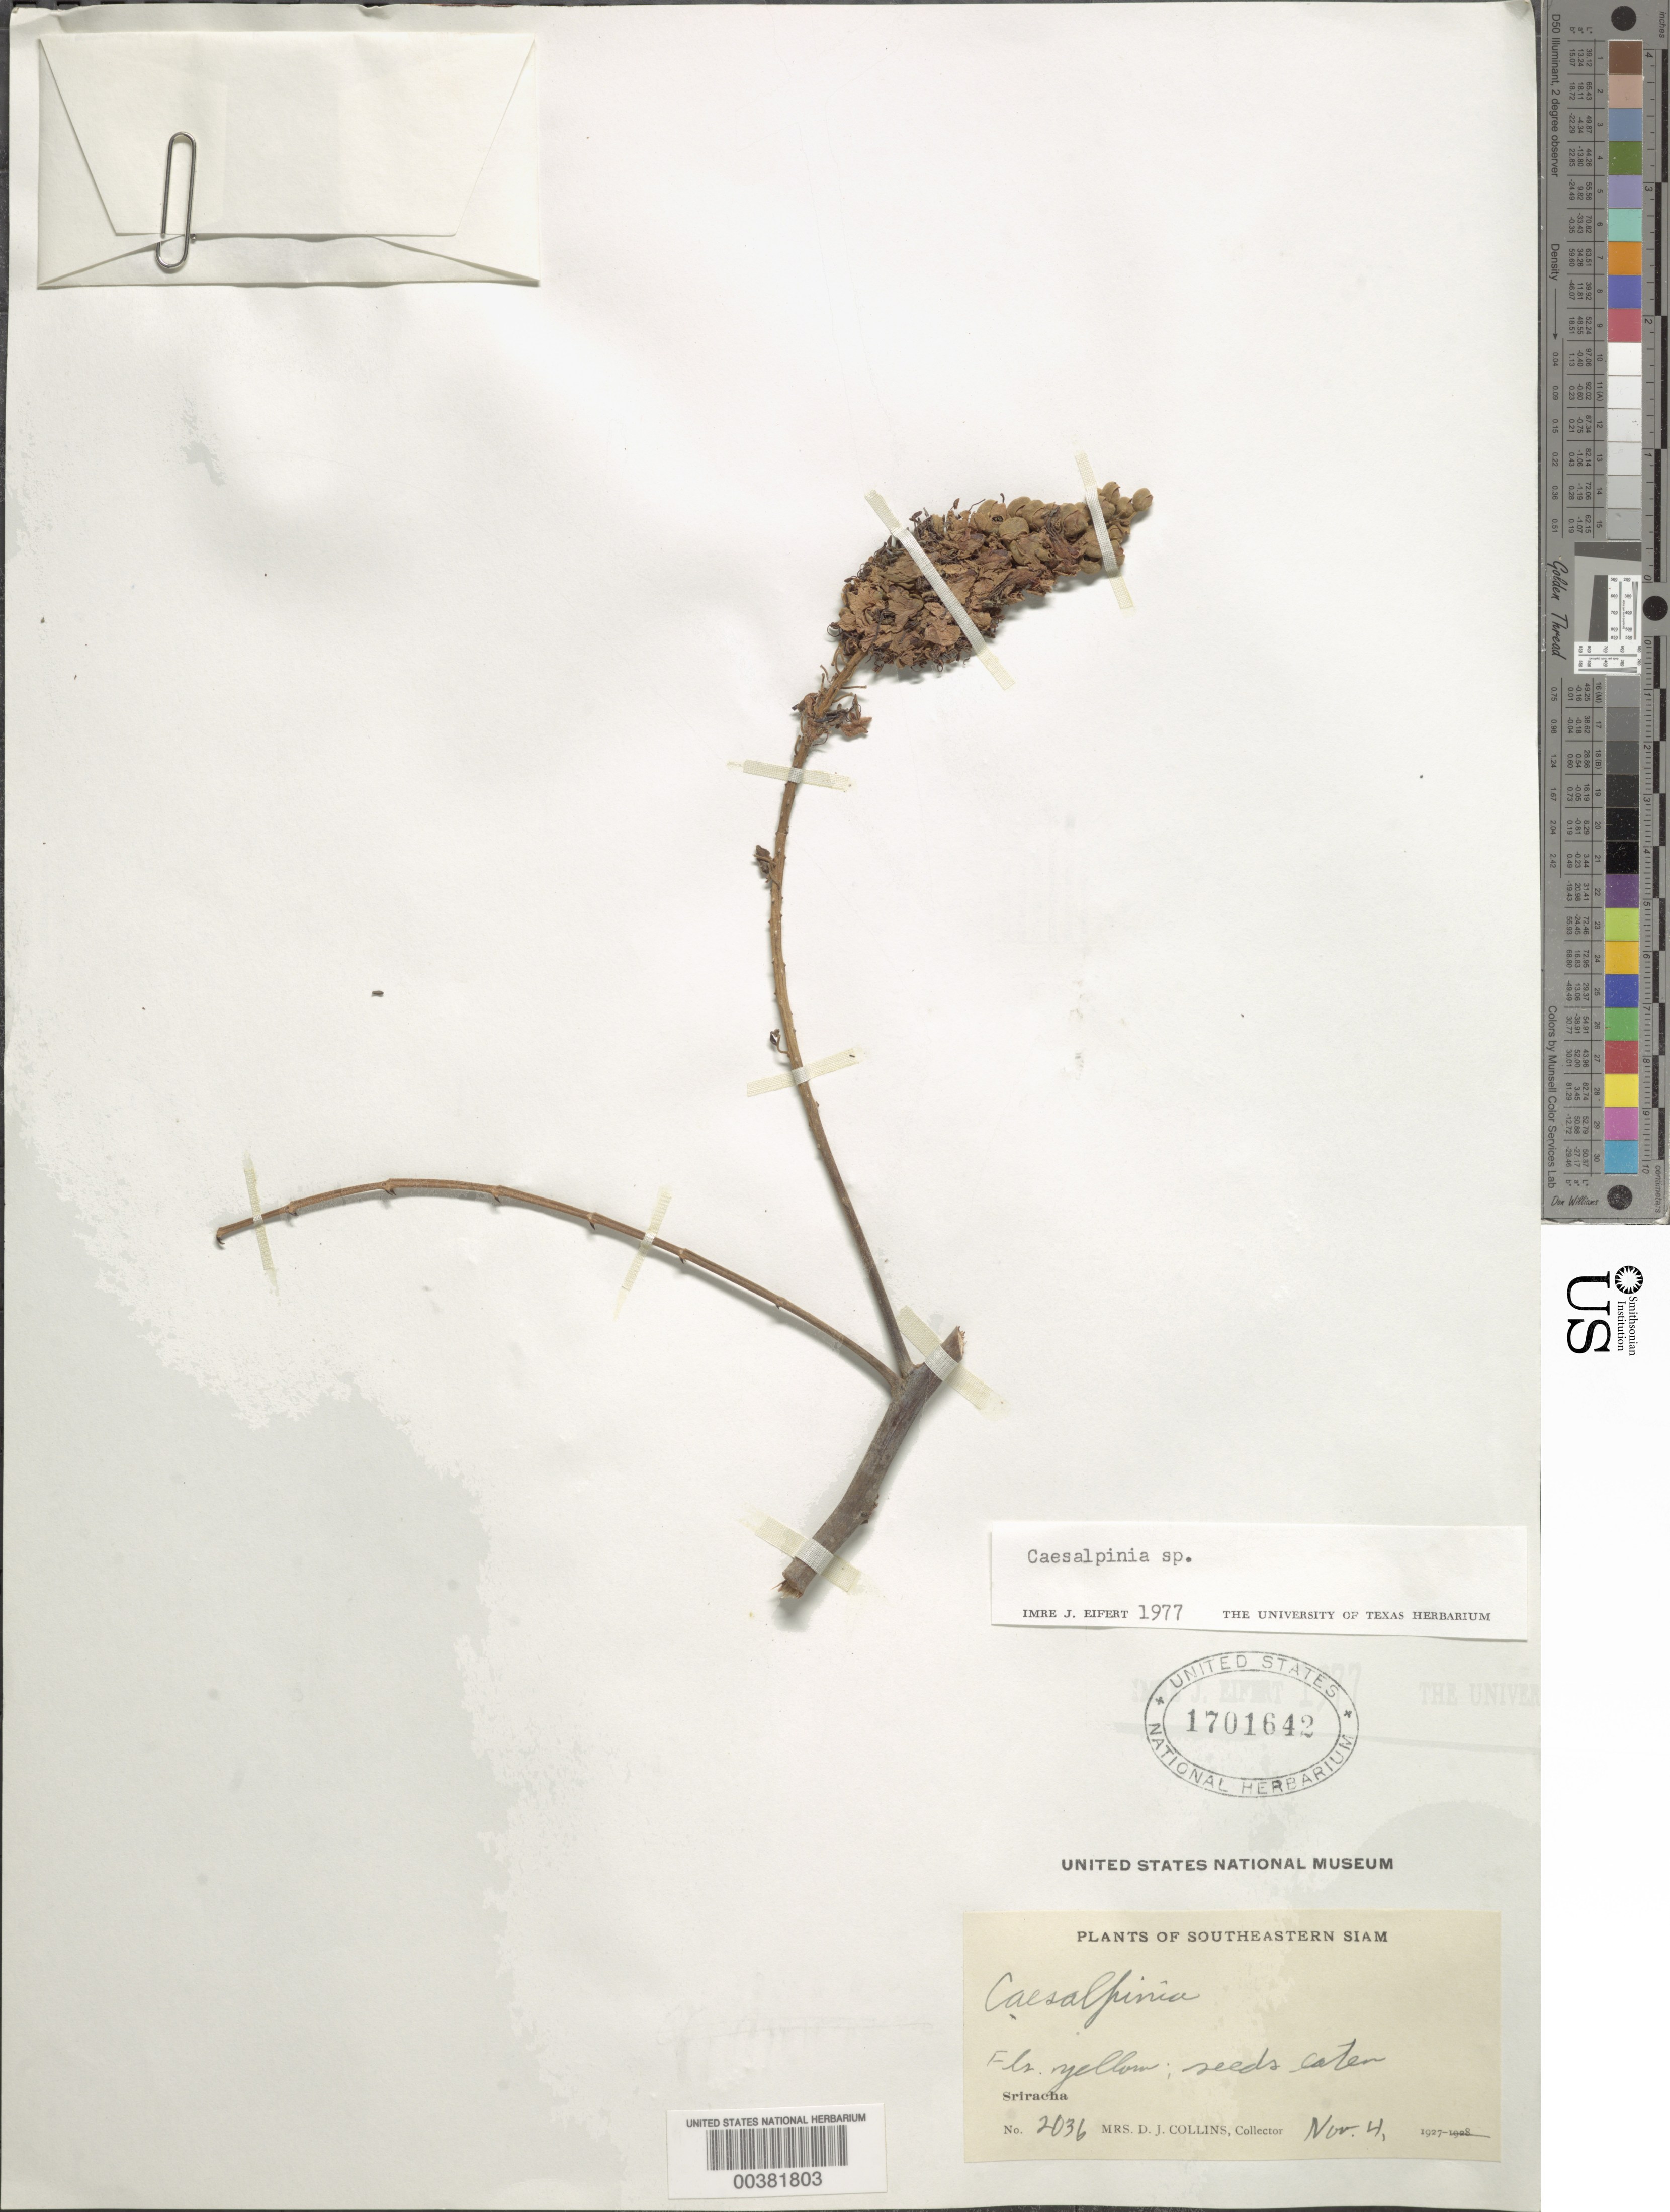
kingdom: Plantae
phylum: Tracheophyta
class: Magnoliopsida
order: Fabales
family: Fabaceae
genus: Caesalpinia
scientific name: Caesalpinia sp.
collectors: Mrs. D. J. Collins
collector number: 2036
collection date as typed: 04 Nov 1927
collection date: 1927-11-04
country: Thailand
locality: Sriracha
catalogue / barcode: US 1701642